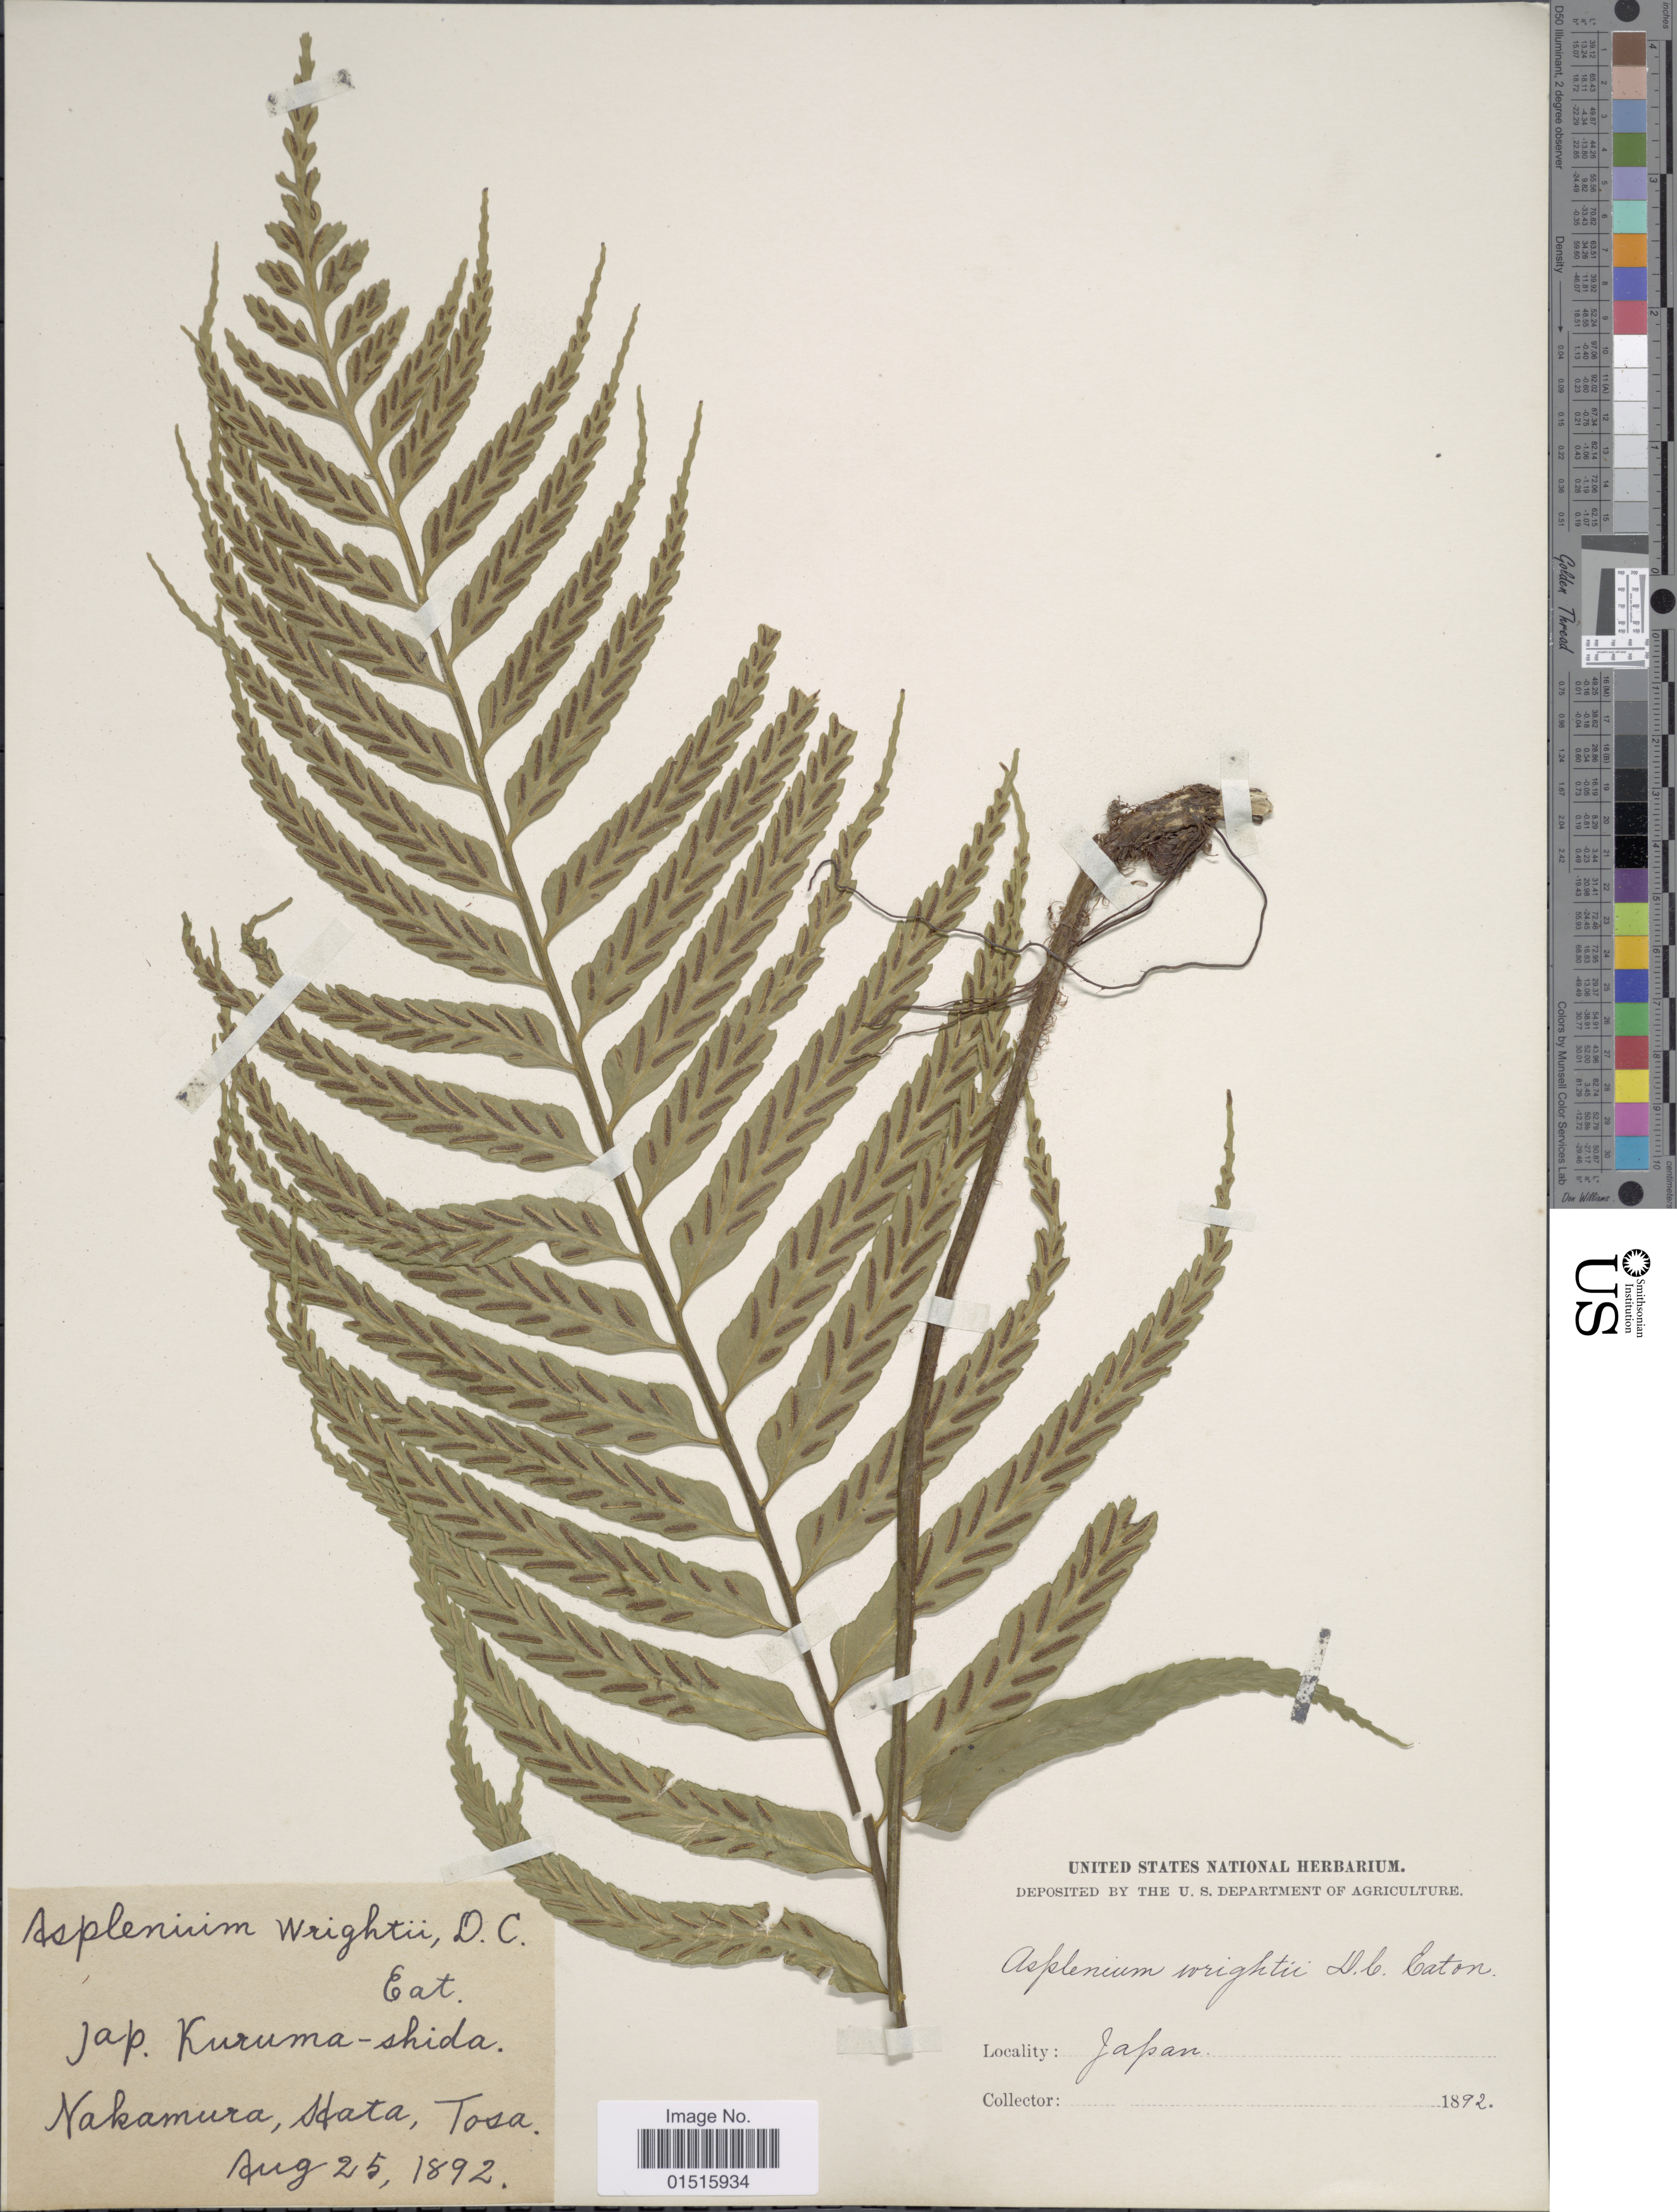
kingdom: Plantae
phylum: Tracheophyta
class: Polypodiopsida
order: Polypodiales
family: Aspleniaceae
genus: Asplenium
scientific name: Asplenium wrightii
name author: D.C. Eaton ex Hook.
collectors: T. Nakamura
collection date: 1892-08-25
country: Japan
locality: Nakamura, Hata, Tosa.